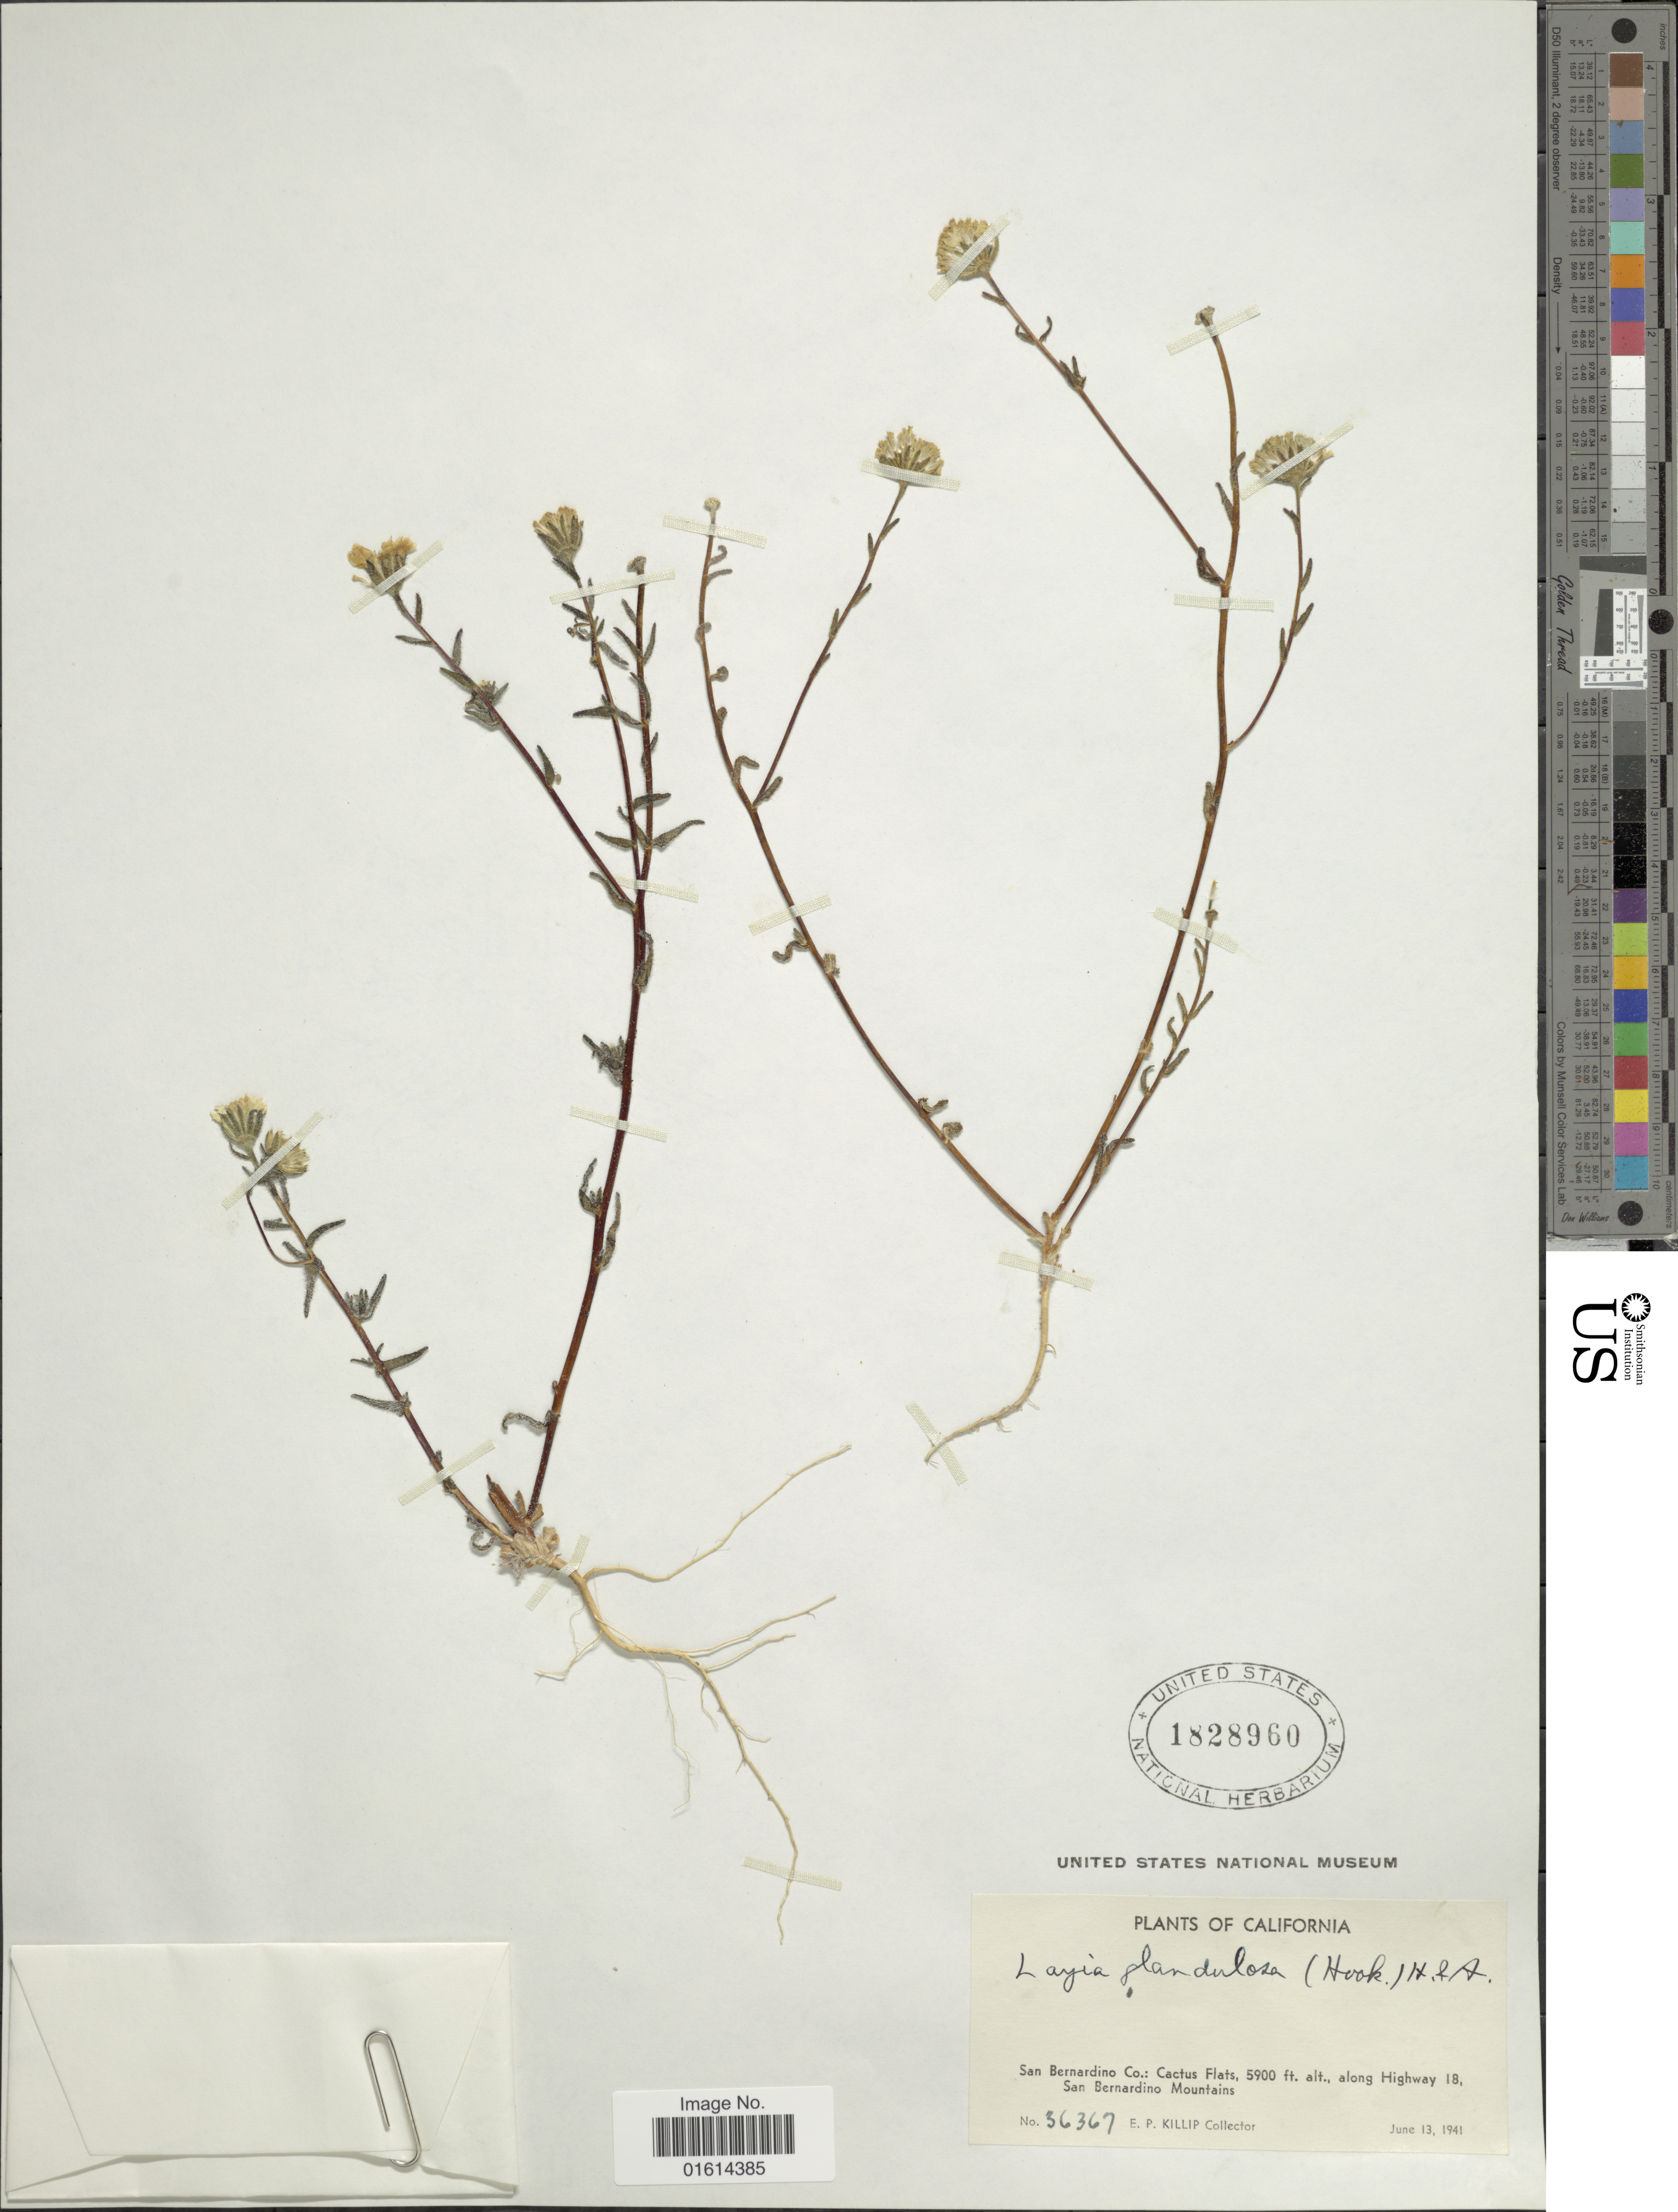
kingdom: Plantae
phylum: Tracheophyta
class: Magnoliopsida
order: Asterales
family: Asteraceae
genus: Layia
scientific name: Layia glandulosa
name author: Hook. & Arn.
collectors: E. P. Killip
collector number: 36367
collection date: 1941-06-13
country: United States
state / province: California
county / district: San Bernardino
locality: San Bernardino Co., Cactus Flats, along Highway 18, San Bernardino Mountains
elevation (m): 1798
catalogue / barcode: US 1828960